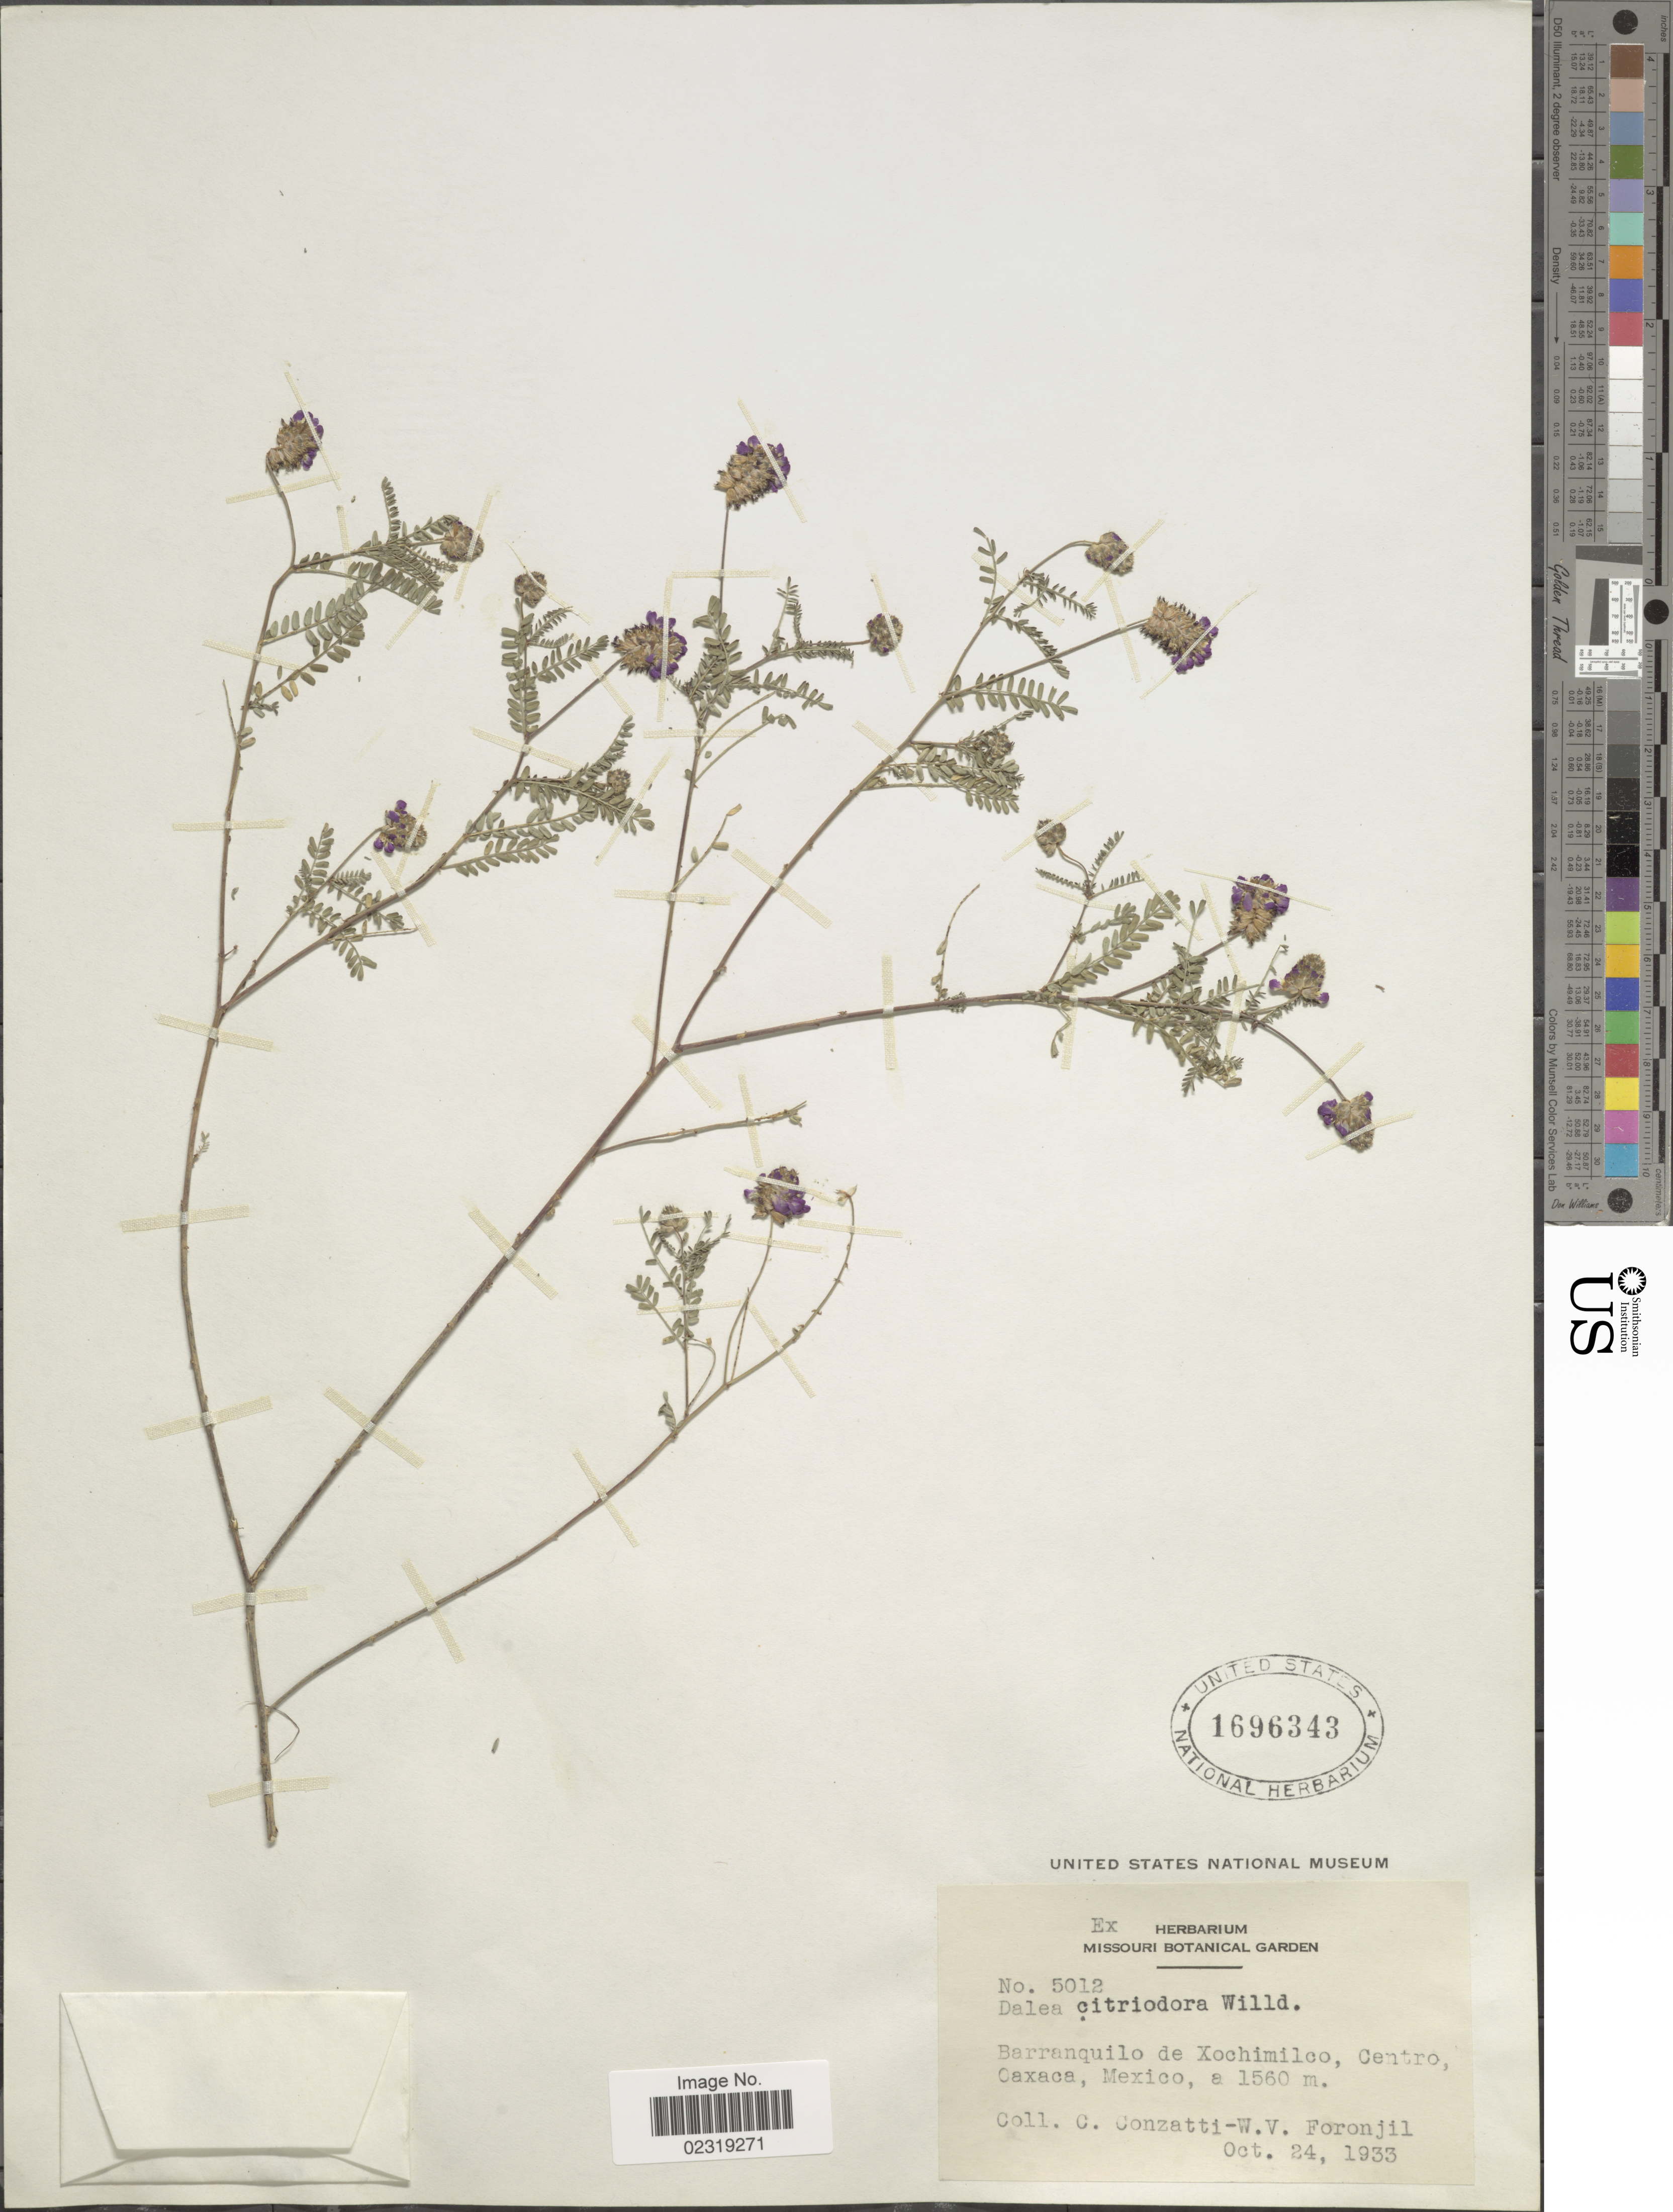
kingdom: Plantae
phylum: Tracheophyta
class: Magnoliopsida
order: Fabales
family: Fabaceae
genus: Dalea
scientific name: Dalea foliolosa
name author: (Aiton) Barneby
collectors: C. Conzatti & W. Foronjil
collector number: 5012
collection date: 1933-10-24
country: Mexico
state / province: Oaxaca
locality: Barranquilo de Xochimilco, Centro, Oaxaca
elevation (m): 1560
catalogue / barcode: US 1696343